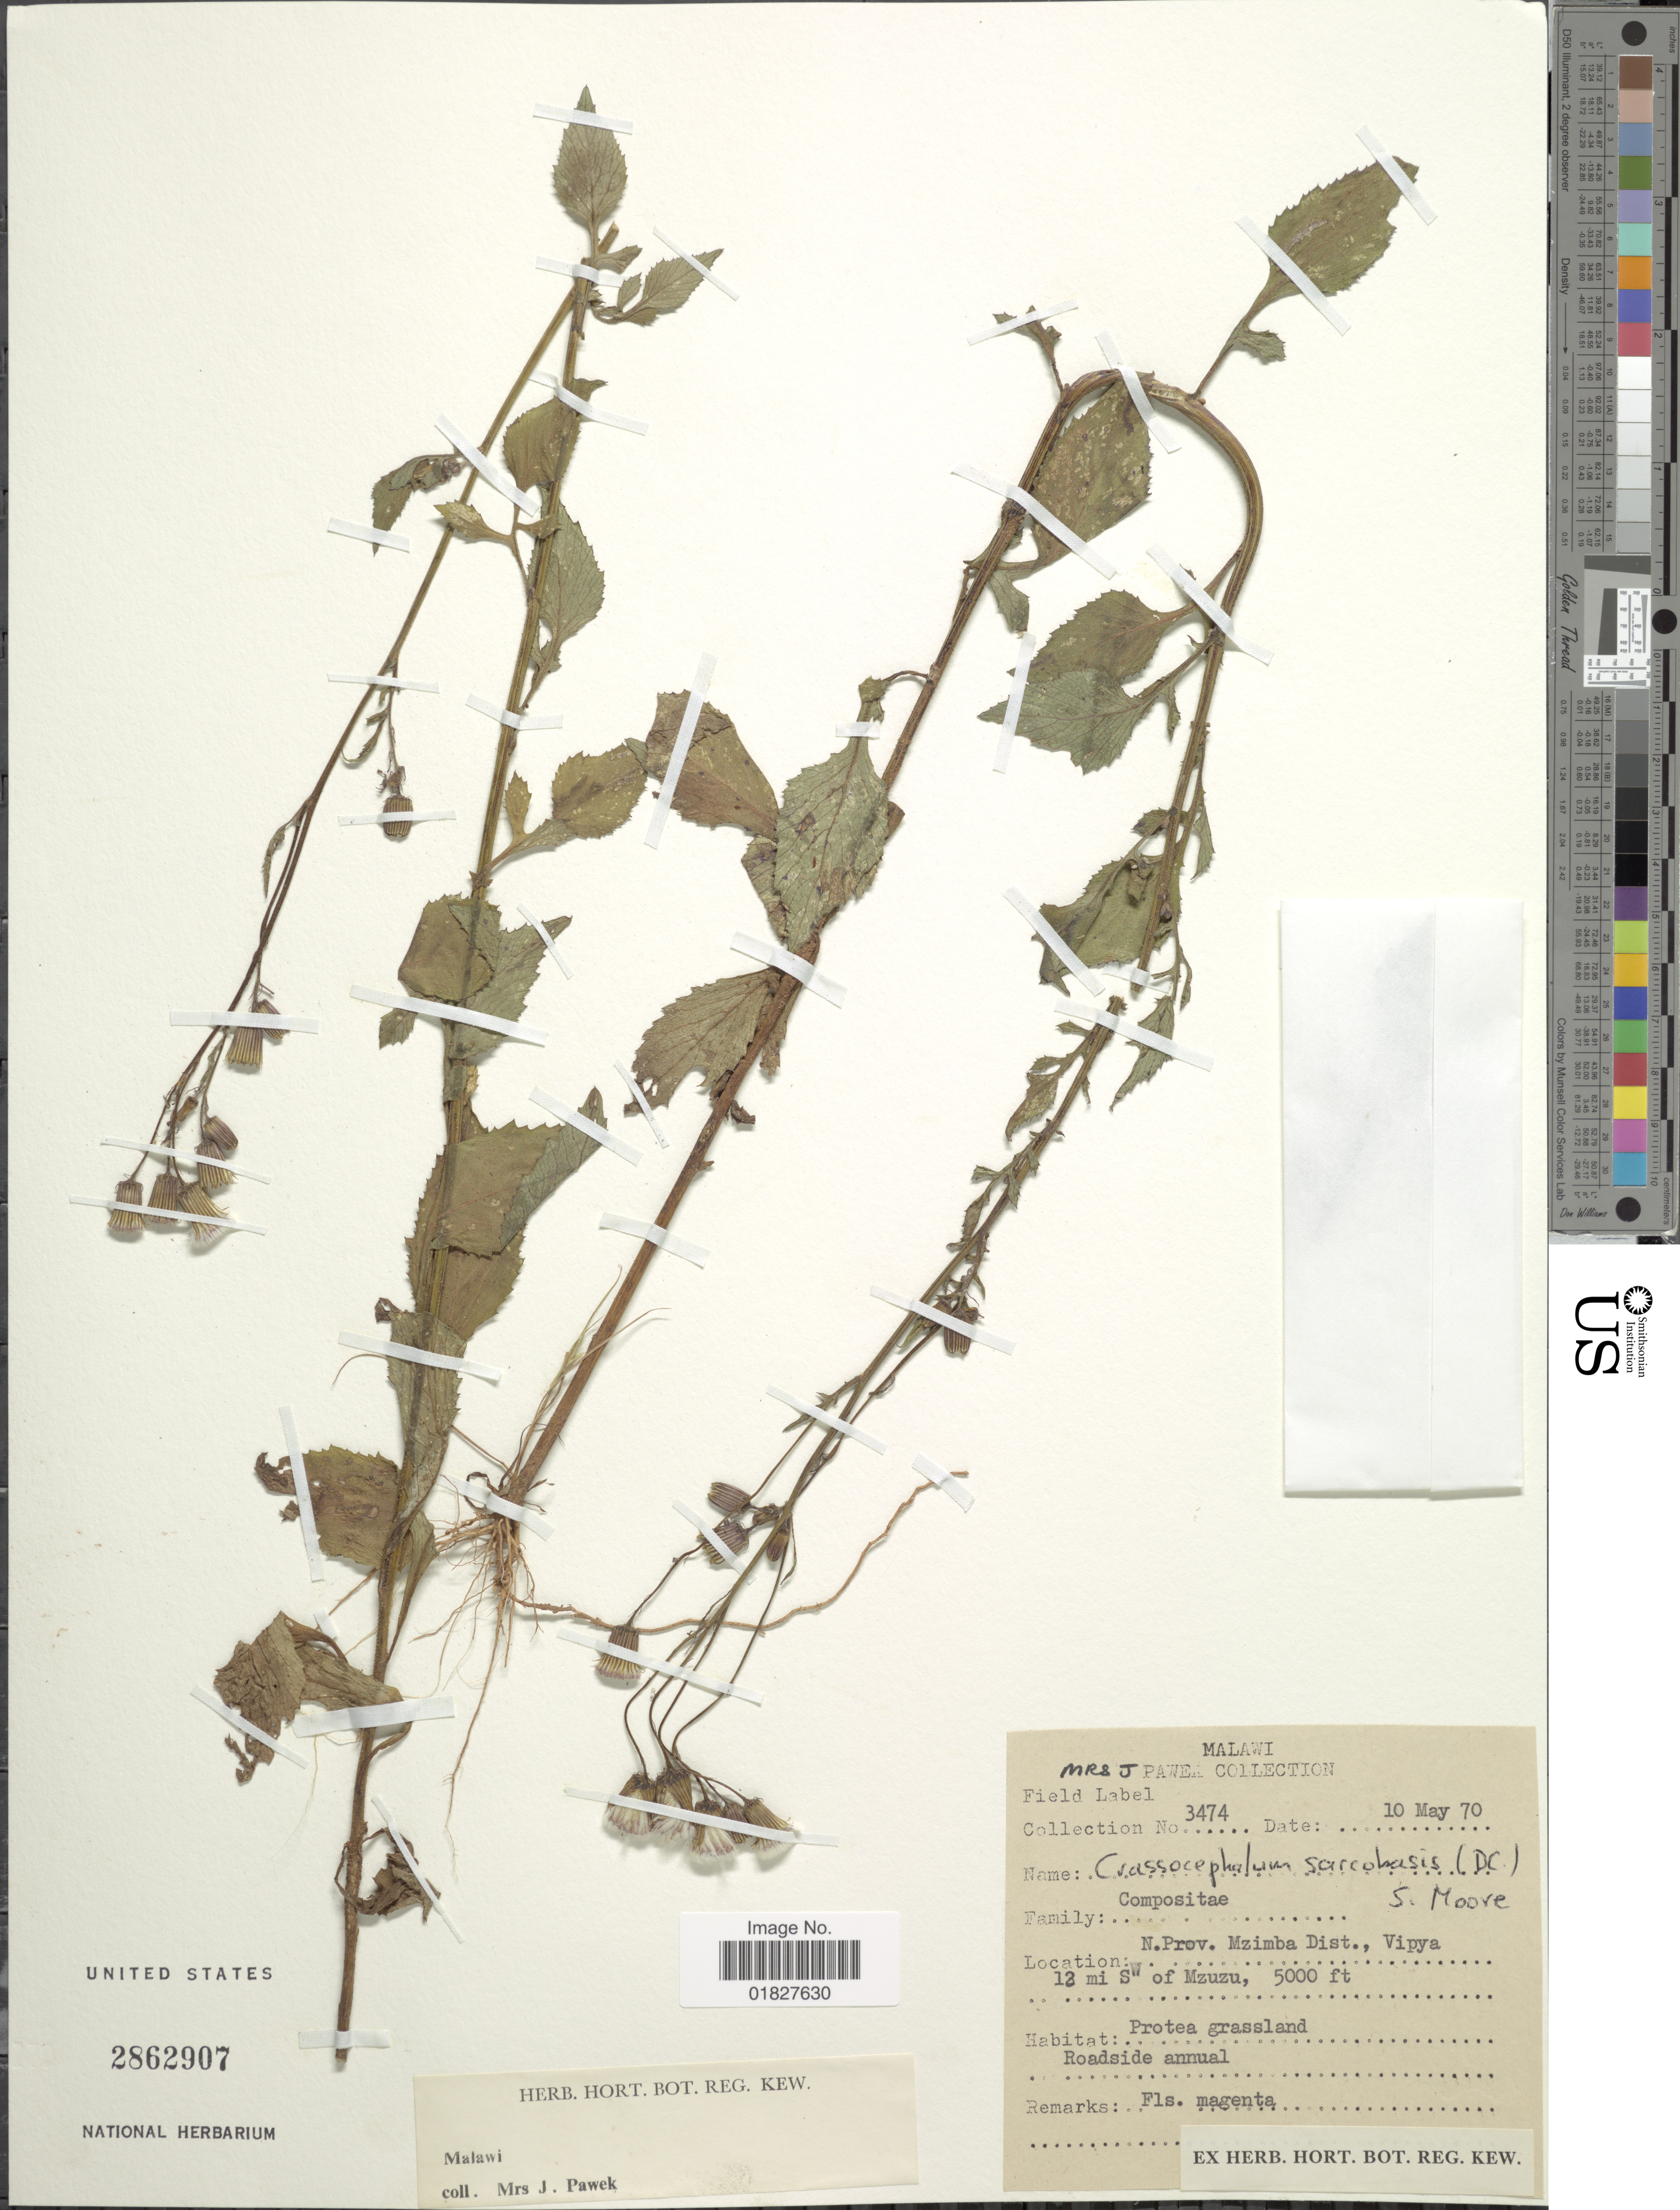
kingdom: Plantae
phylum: Tracheophyta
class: Magnoliopsida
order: Asterales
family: Asteraceae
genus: Crassocephalum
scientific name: Crassocephalum sarcobasis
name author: S. Moore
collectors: J. Pawek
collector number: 3474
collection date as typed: Transcribed d/m/y: 10/5/70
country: Malawi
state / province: Northern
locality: N. Prov., Mzimba Dist., Vipya, 12 mi SW of Mzuzu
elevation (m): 1524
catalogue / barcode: US 2862907